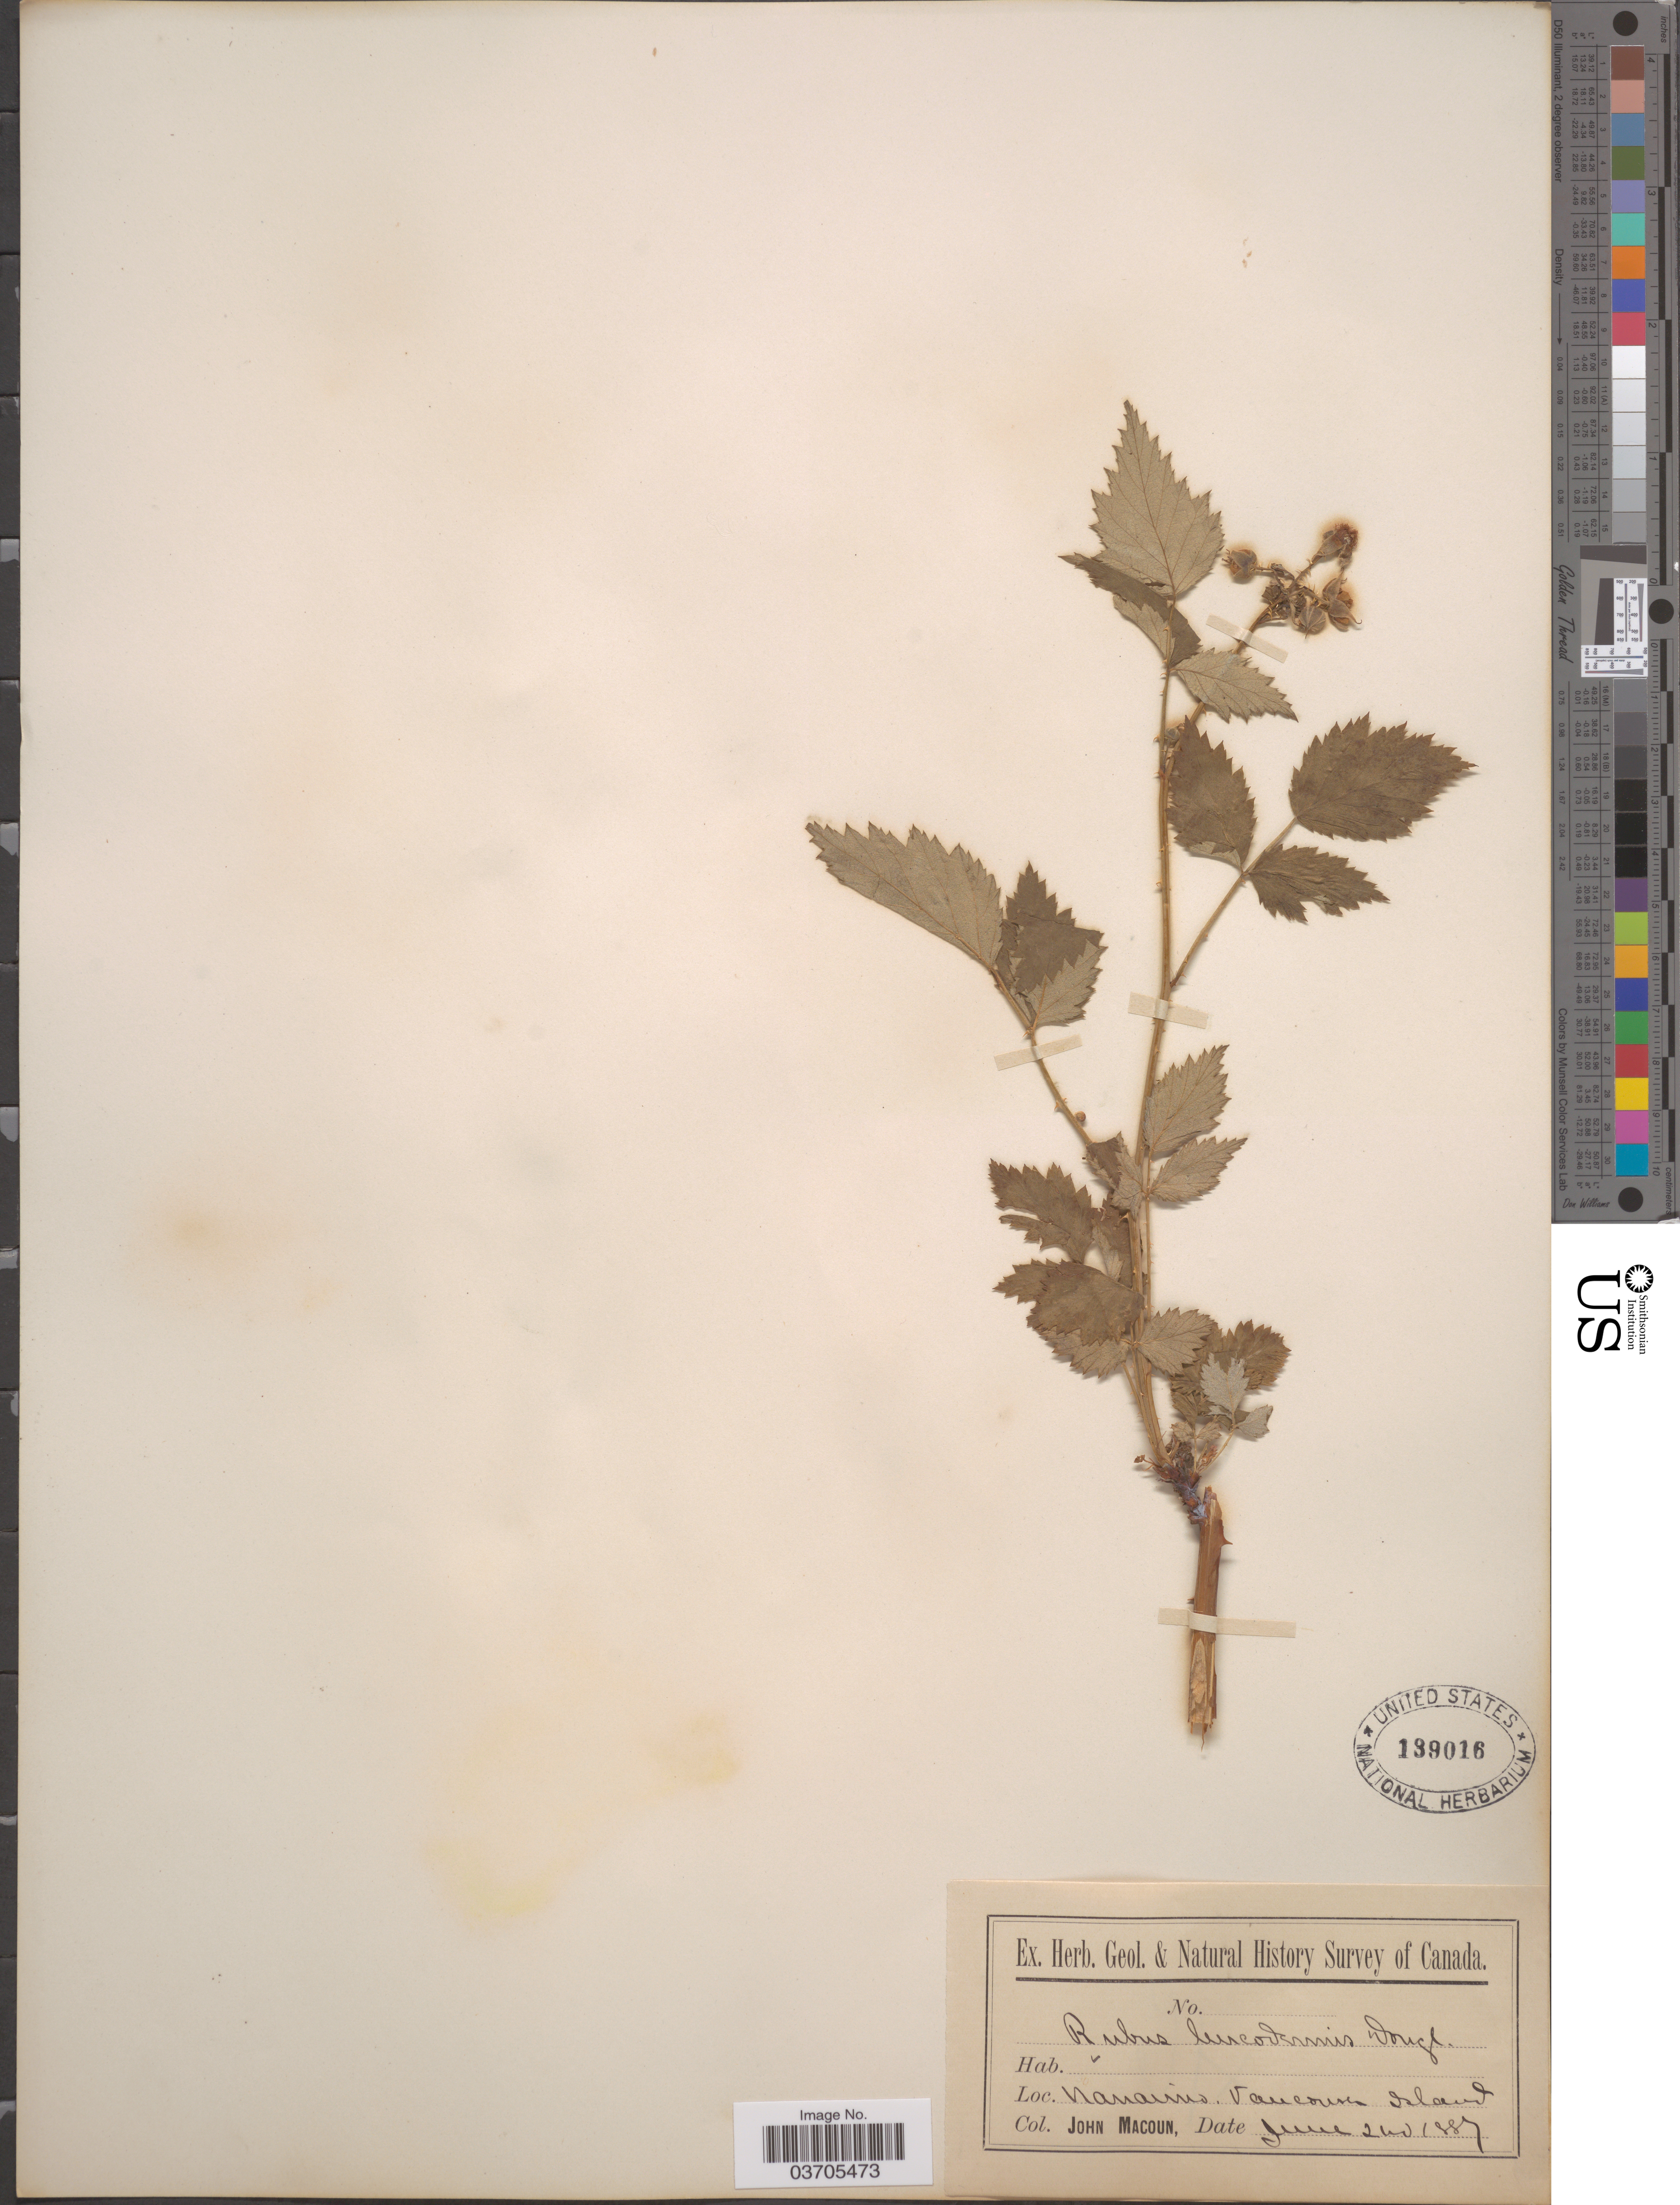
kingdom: Plantae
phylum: Tracheophyta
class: Magnoliopsida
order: Rosales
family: Rosaceae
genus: Rubus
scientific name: Rubus leucodermis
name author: Douglas ex Torr. & A. Gray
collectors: J. Macoun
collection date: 1887-06-02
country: Canada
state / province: British Columbia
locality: Nanaimo. Vancouver Island.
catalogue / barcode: US 139016